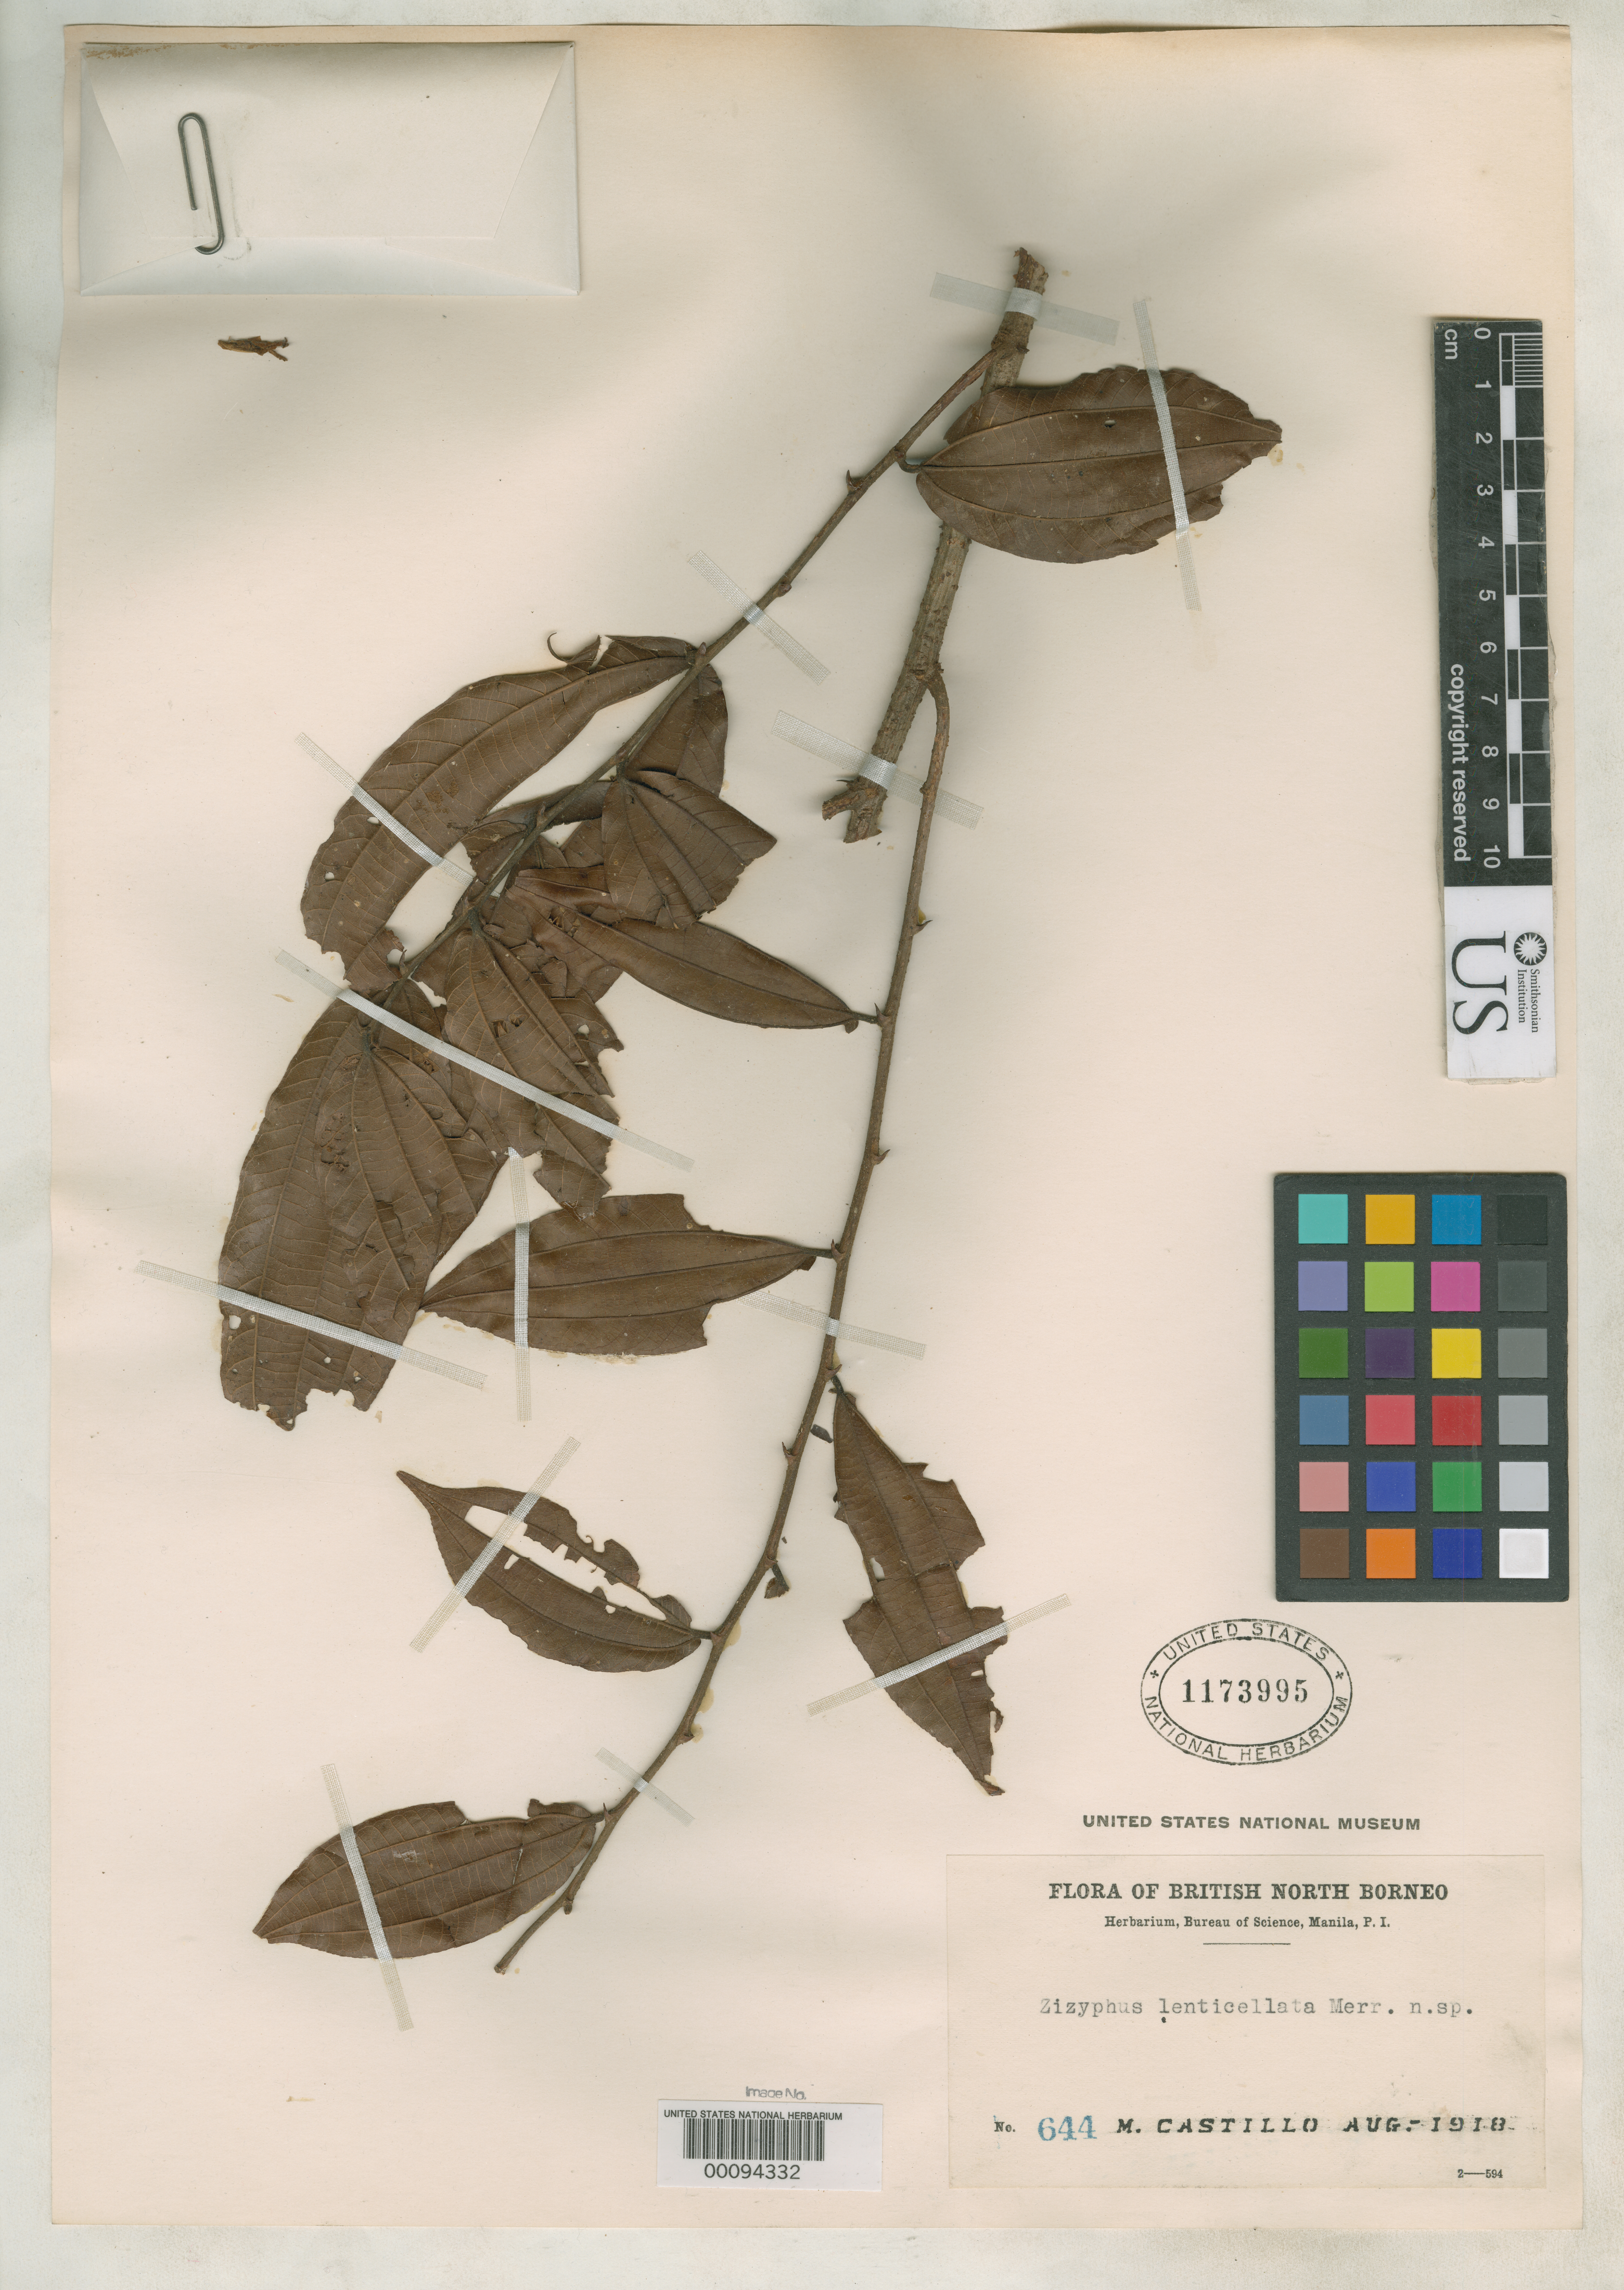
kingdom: Plantae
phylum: Tracheophyta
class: Magnoliopsida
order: Rosales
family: Rhamnaceae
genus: Ziziphus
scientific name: Ziziphus lenticellata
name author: Merr.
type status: Isosyntype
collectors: M. Castillo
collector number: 644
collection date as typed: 09 Aug 1918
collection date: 1918-08-09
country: Malaysia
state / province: Sabah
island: Borneo Island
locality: Sandakan, Suanlamba watershed.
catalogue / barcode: US 1173995